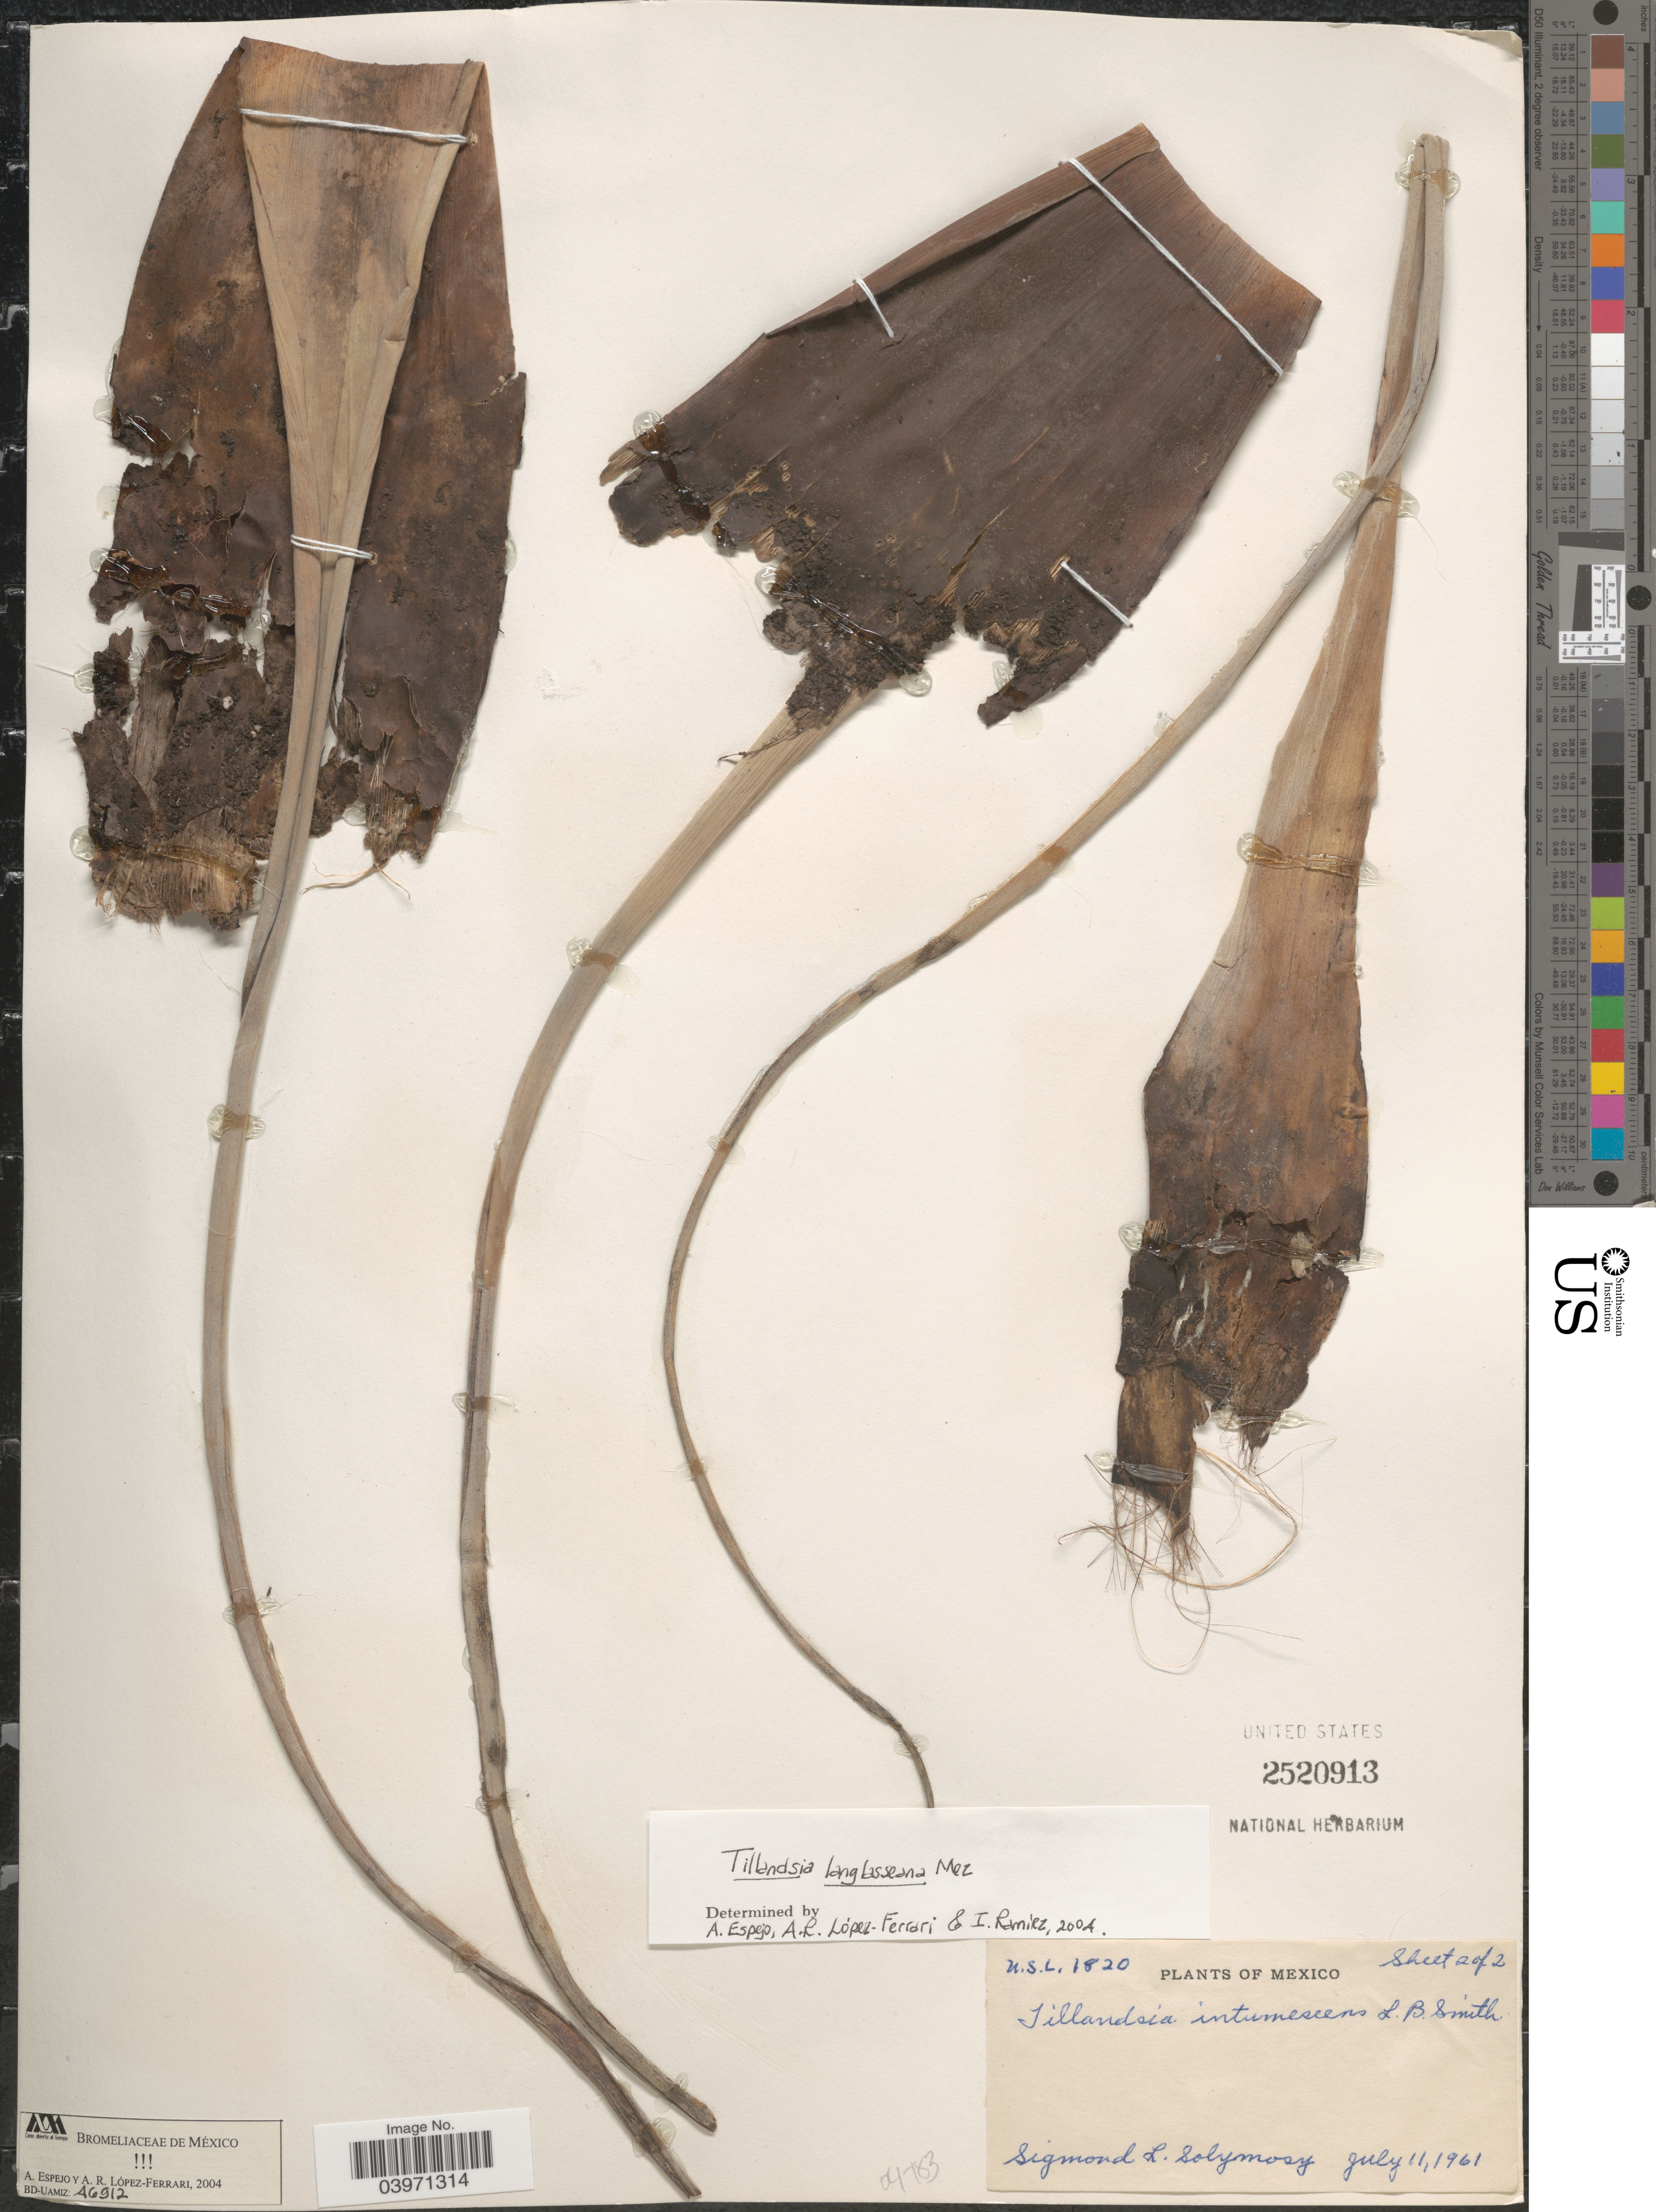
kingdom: Plantae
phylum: Tracheophyta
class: Liliopsida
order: Poales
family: Bromeliaceae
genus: Tillandsia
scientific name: Tillandsia langlasseana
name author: Mez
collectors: S. Solymosy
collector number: NSL1820*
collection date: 1961-07-11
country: Mexico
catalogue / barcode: US 2520913